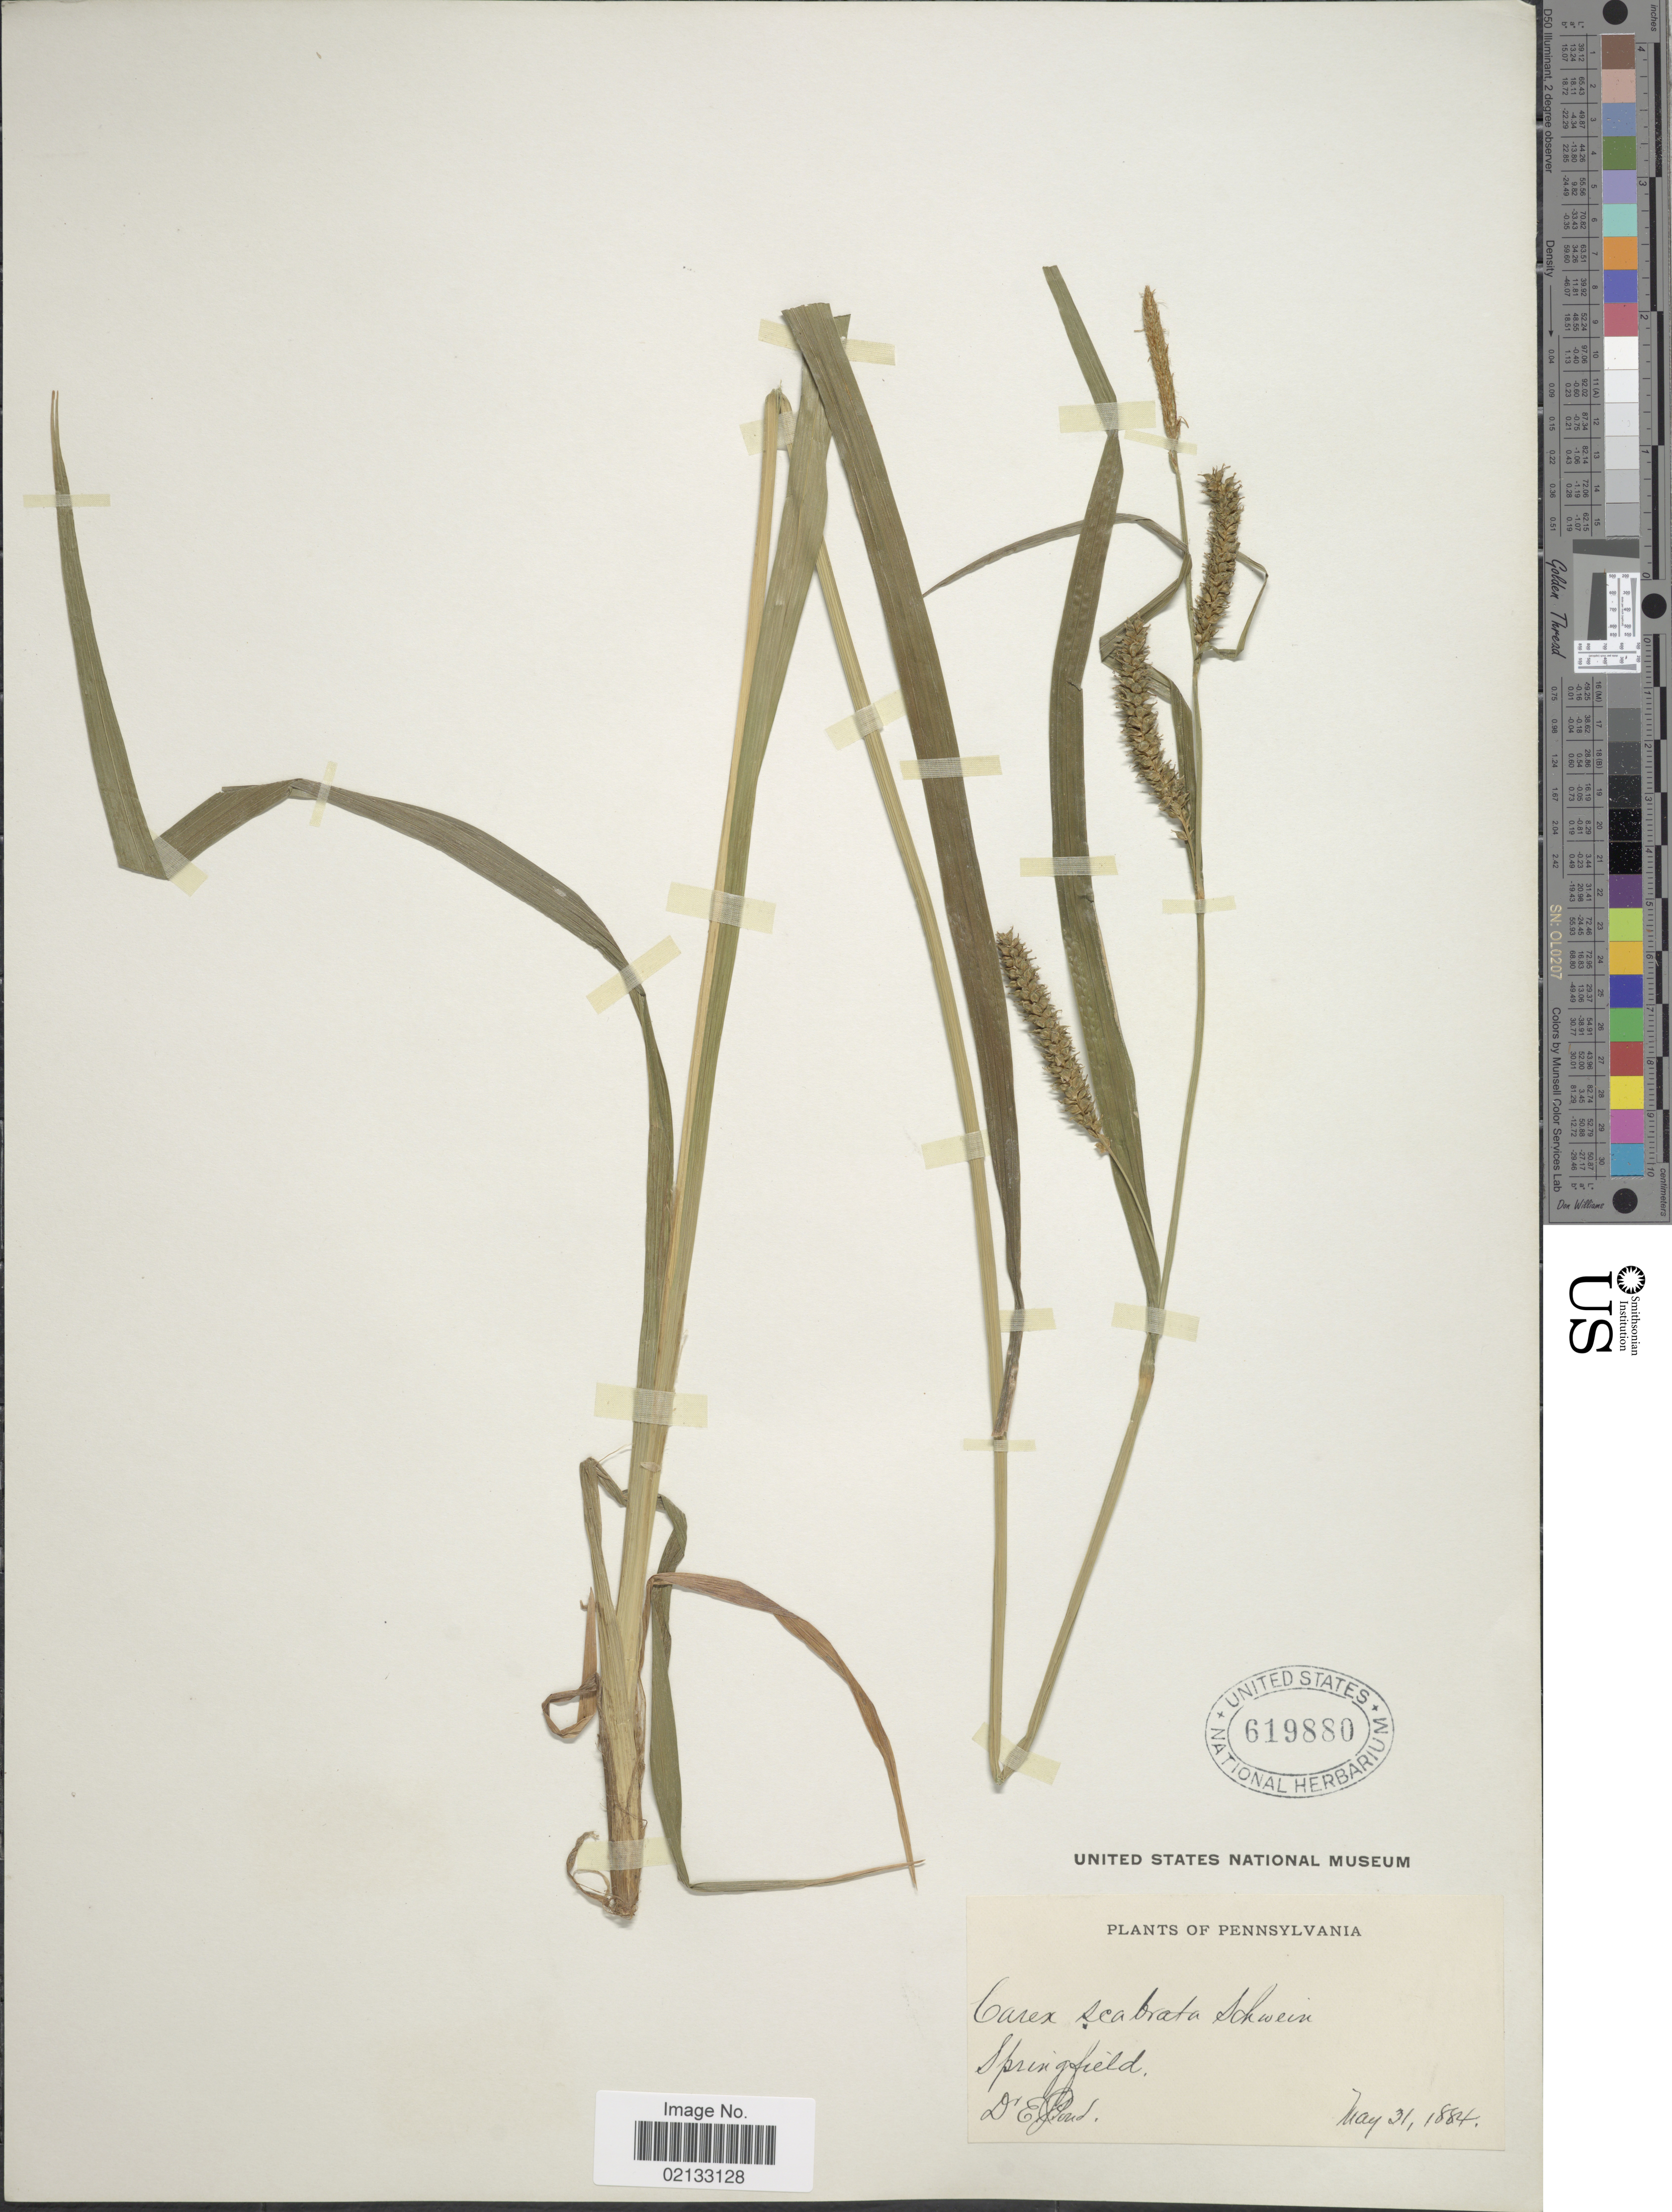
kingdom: Plantae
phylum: Tracheophyta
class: Liliopsida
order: Poales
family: Cyperaceae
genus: Carex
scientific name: Carex scabrata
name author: Schwein.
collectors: D. Pond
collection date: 1884-05-31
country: United States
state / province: Pennsylvania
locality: Springfield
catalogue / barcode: US 619880